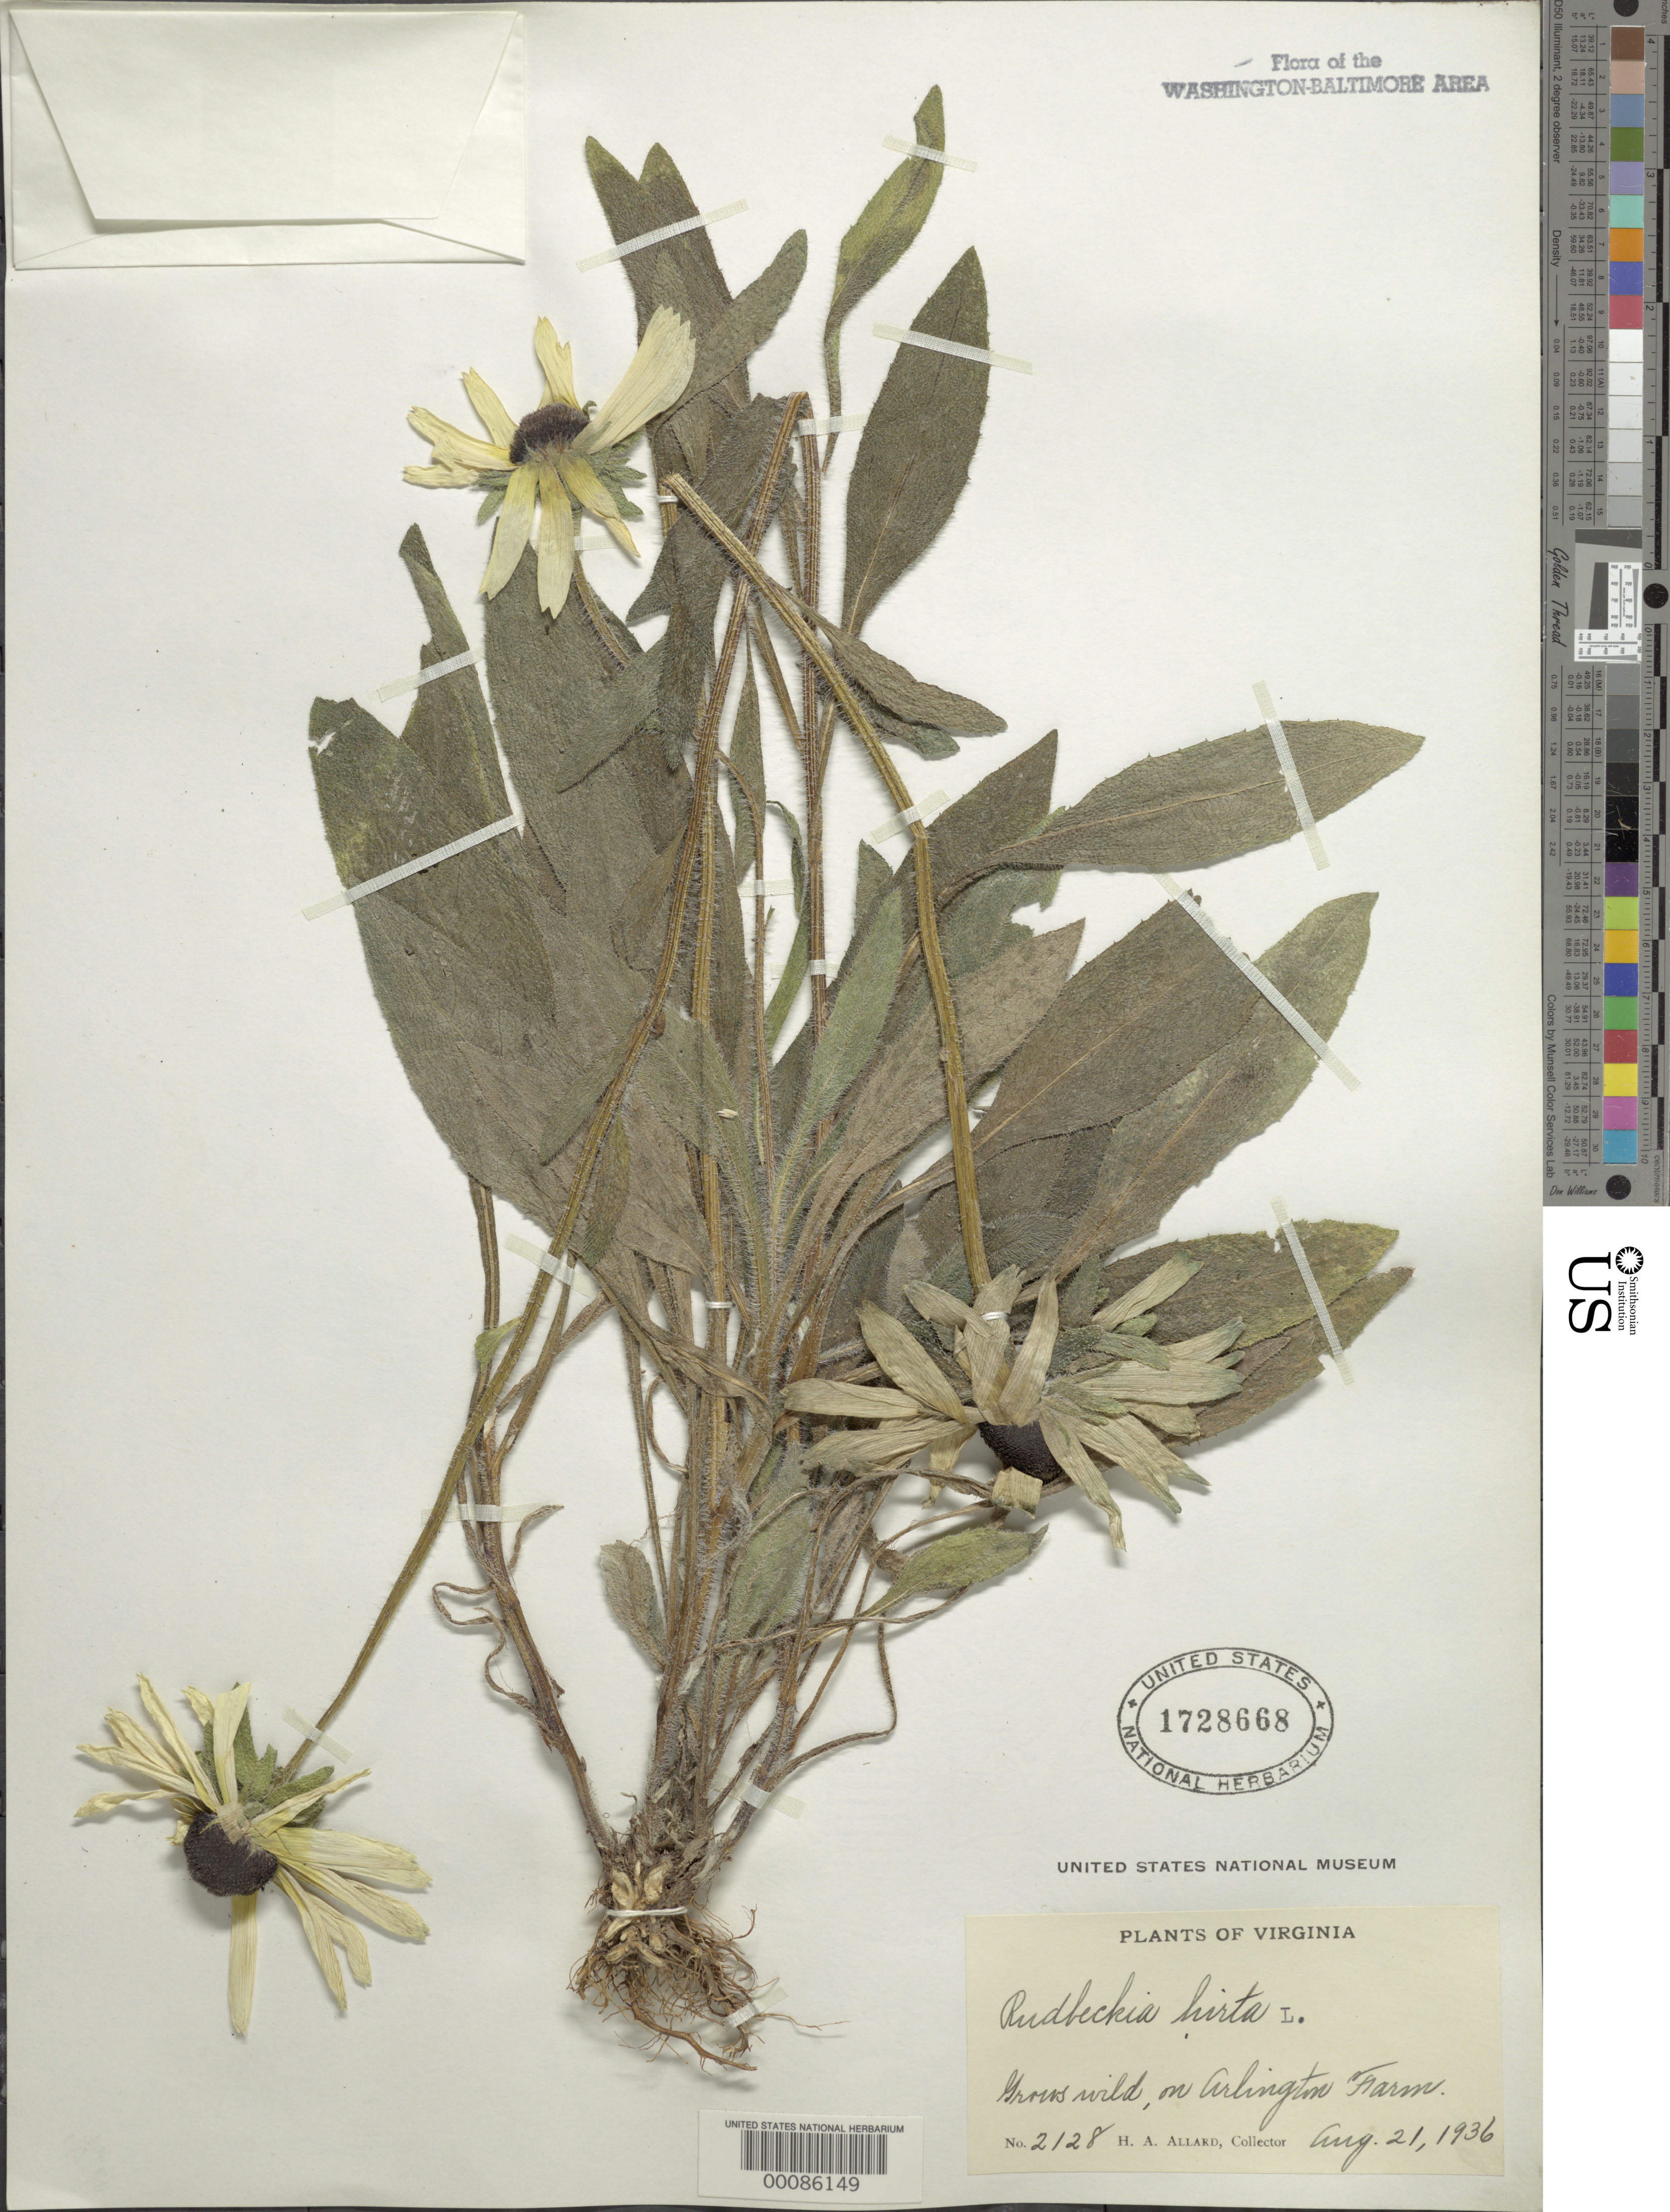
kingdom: Plantae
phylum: Tracheophyta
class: Magnoliopsida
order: Asterales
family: Asteraceae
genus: Rudbeckia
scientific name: Rudbeckia hirta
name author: L.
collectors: H. A. Allard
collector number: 2128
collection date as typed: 21 Aug 1936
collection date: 1936-08-21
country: United States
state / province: Virginia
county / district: Arlington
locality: Arlington Farm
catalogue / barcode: US 1728668